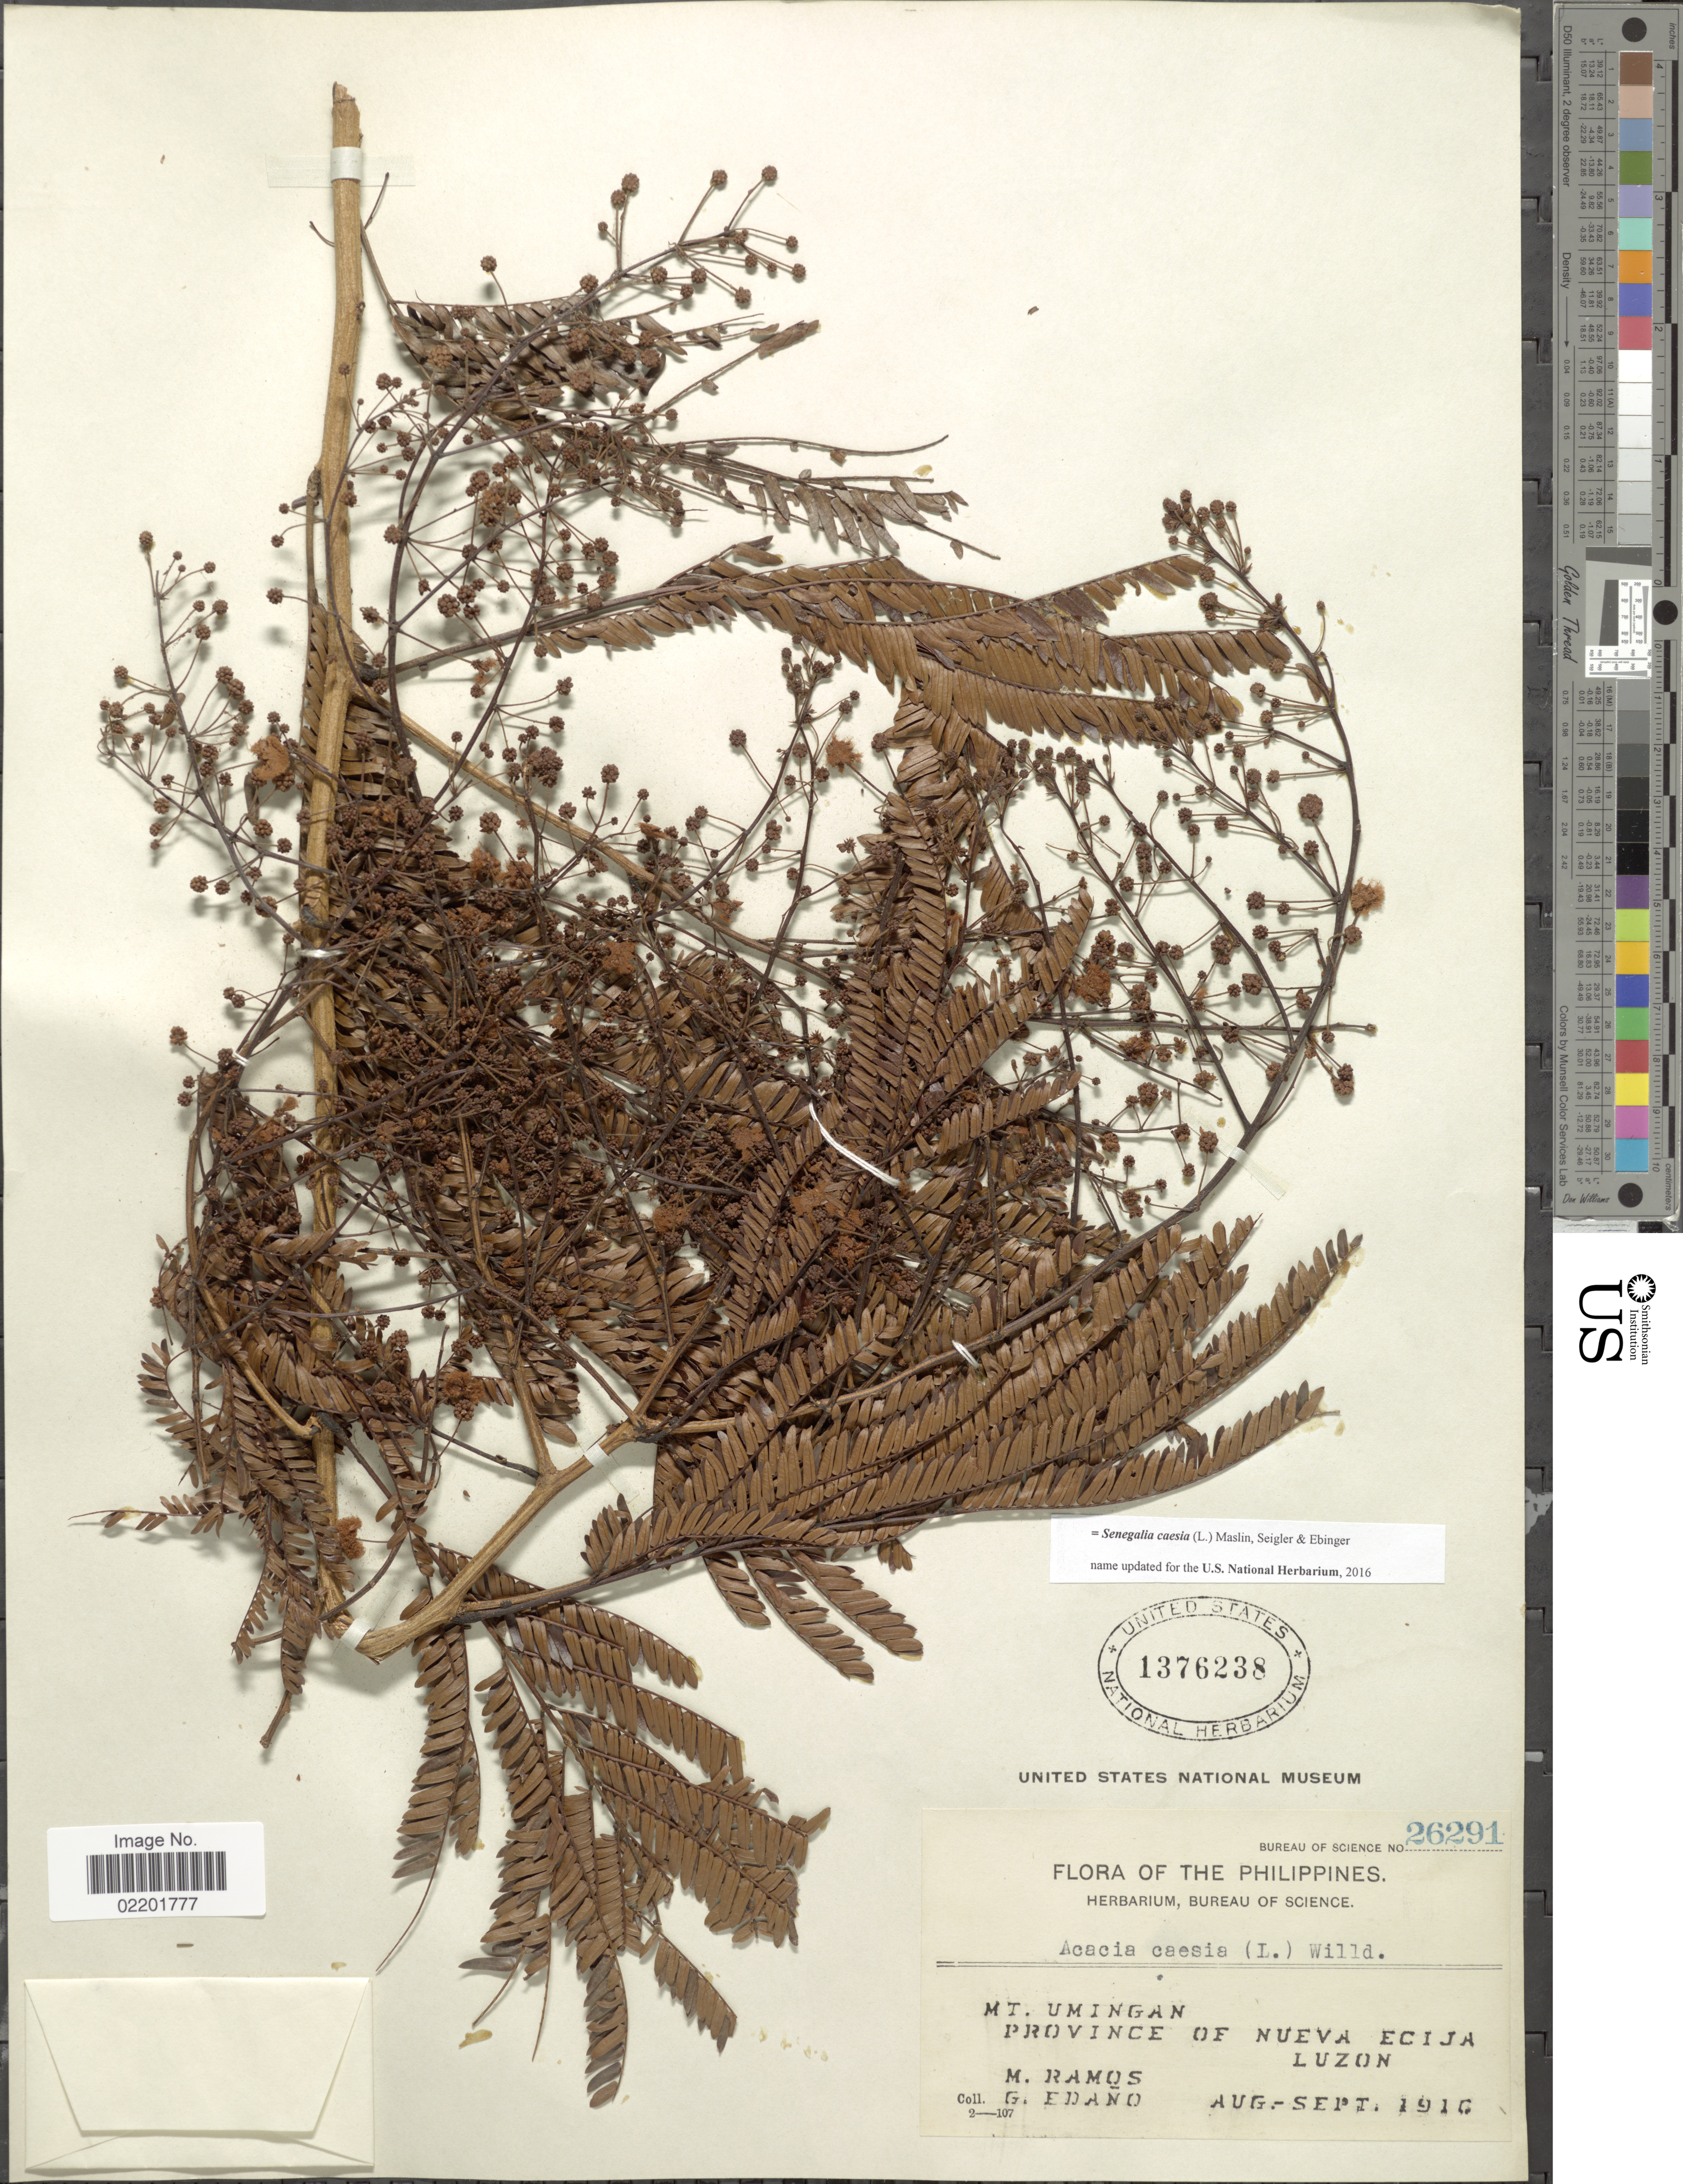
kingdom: Plantae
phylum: Tracheophyta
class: Magnoliopsida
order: Fabales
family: Fabaceae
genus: Senegalia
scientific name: Senegalia caesia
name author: (L.) Maslin et al.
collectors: M. Ramos & G. Edaño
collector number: Bureau of Science 26291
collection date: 1916-08/1916-09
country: Philippines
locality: Mt. Umingan, Province of Nueva Ecija, Luzon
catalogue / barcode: US 1376238